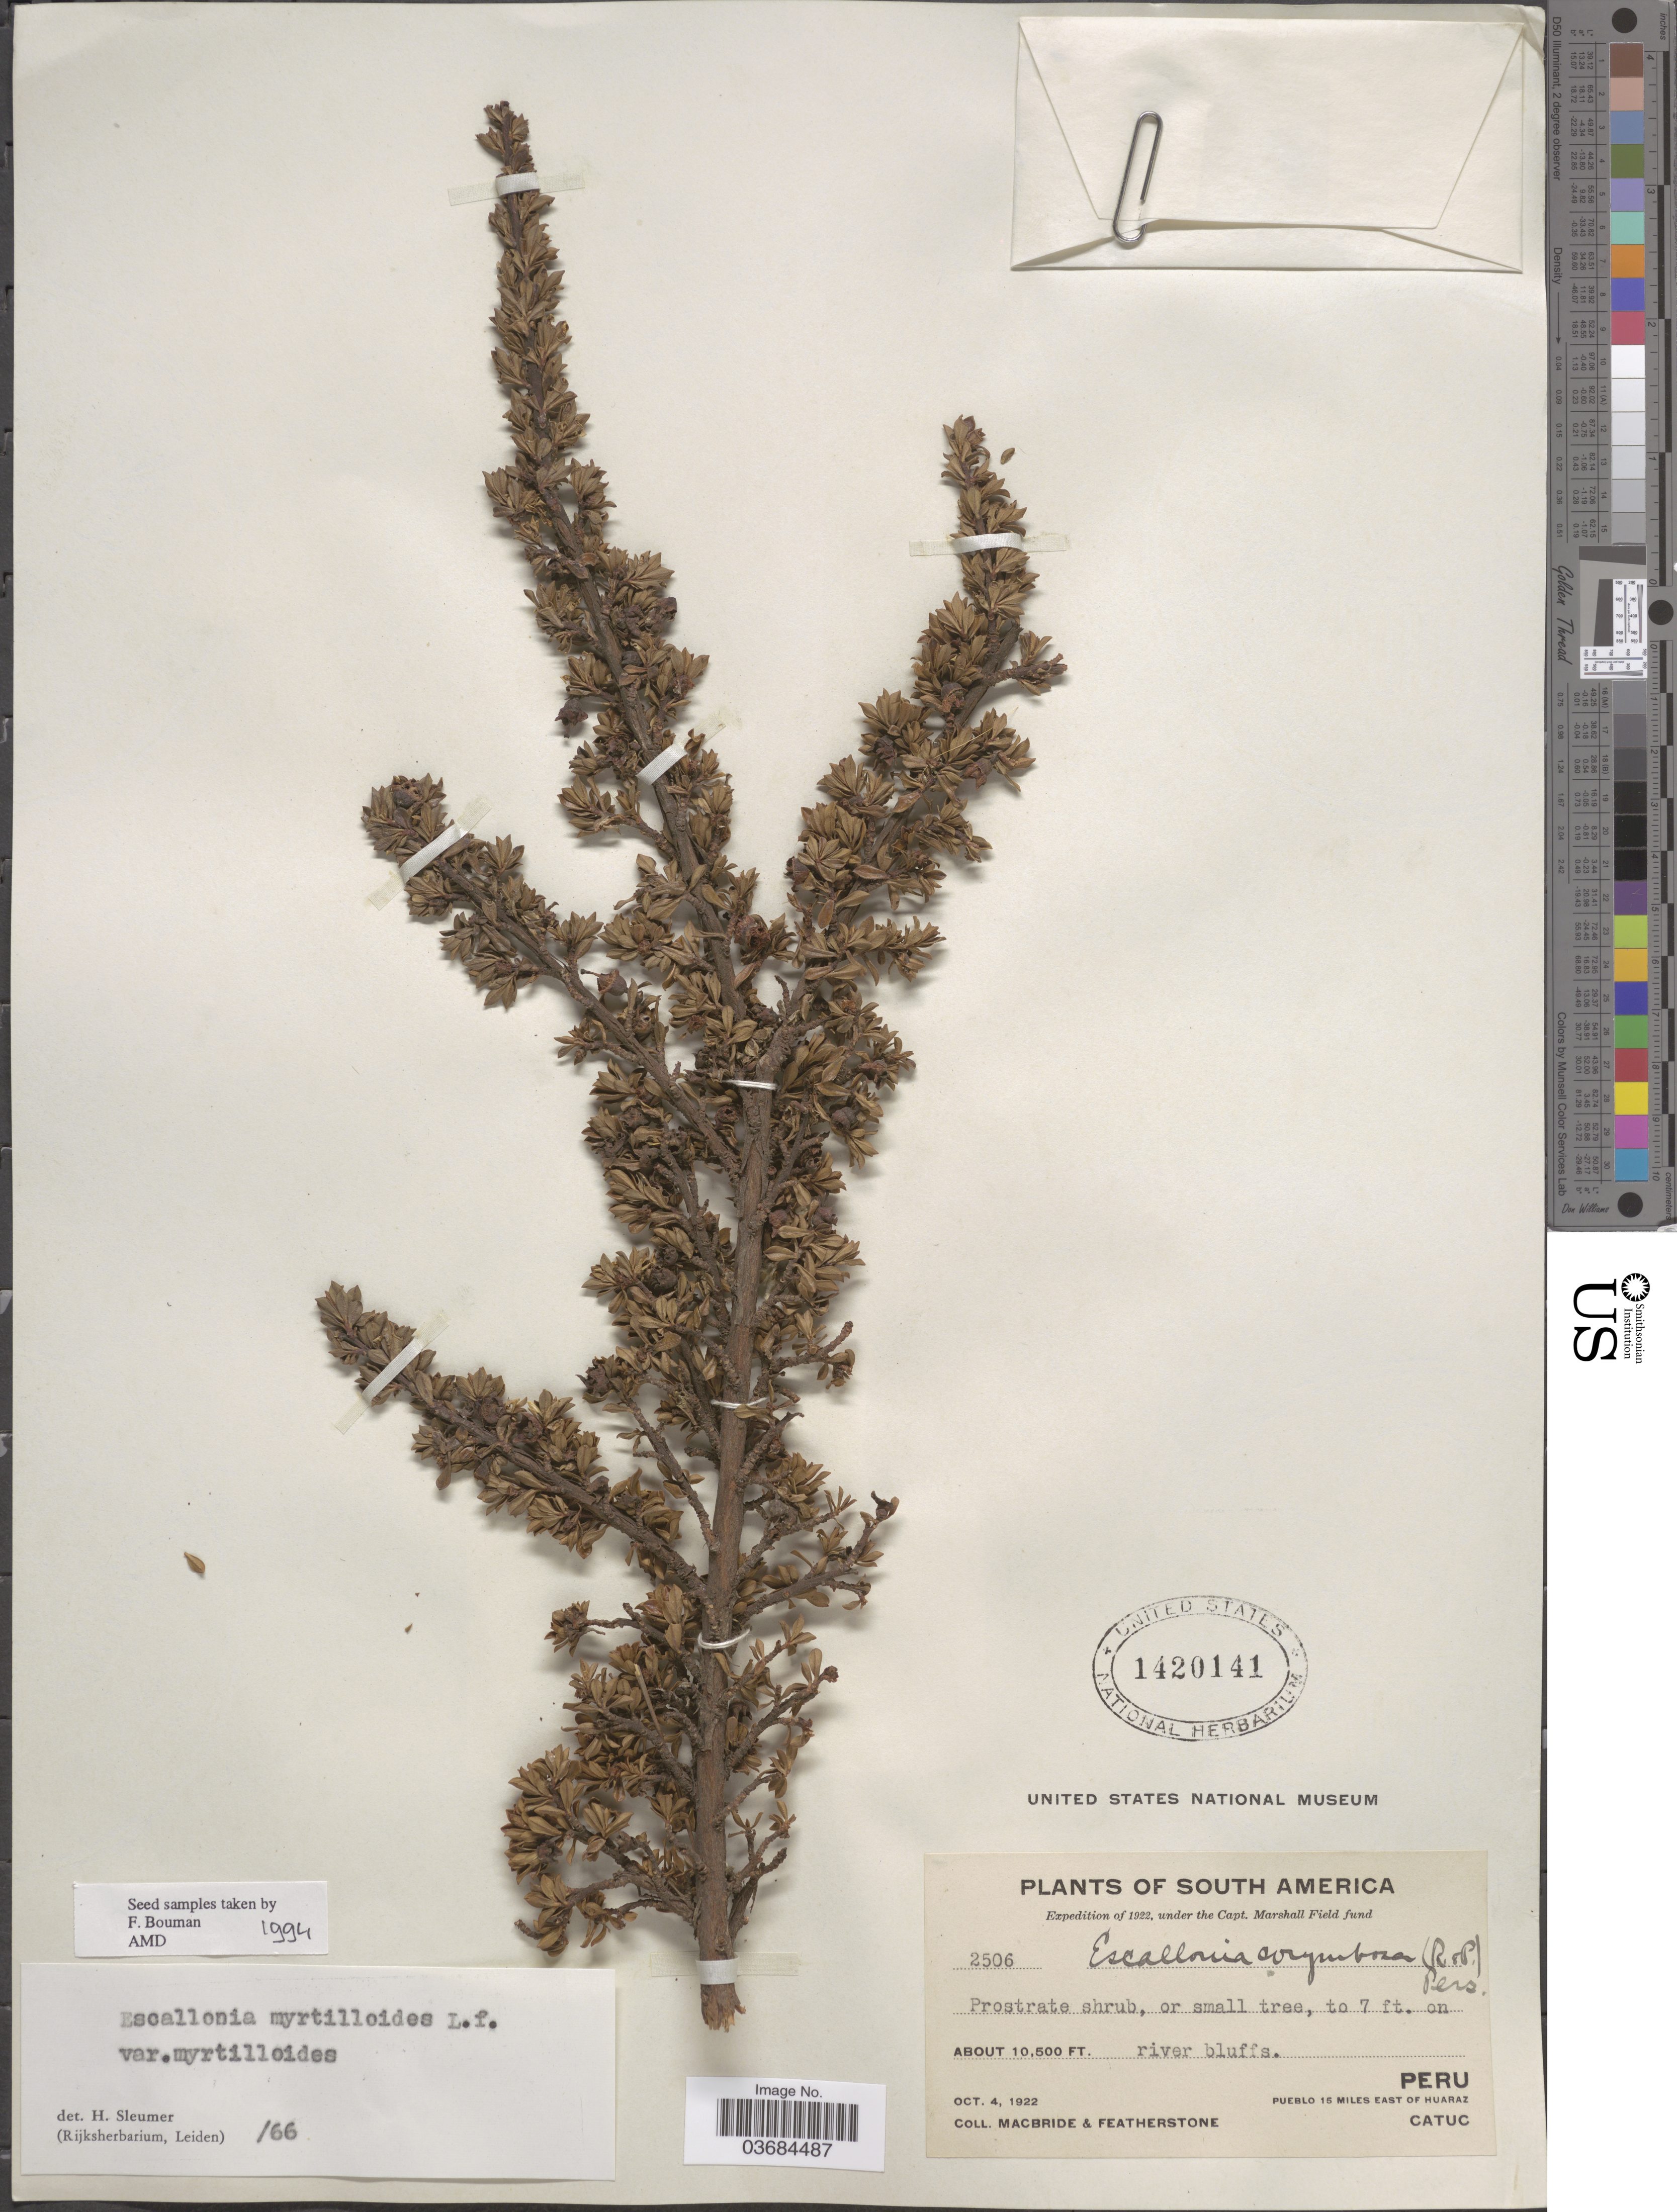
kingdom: Plantae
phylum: Tracheophyta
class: Magnoliopsida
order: Escalloniales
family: Escalloniaceae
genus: Escallonia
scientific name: Escallonia myrtilloides var. myrtilloides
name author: L. f.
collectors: Macbride, -- & -. Featherstone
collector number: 2506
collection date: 1922-10-04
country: Peru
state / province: Ancash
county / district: Huaraz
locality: Expedition of 1922. Pueblo 15 miles east of Huaraz. Catuc.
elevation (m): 3200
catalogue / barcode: US 1420141